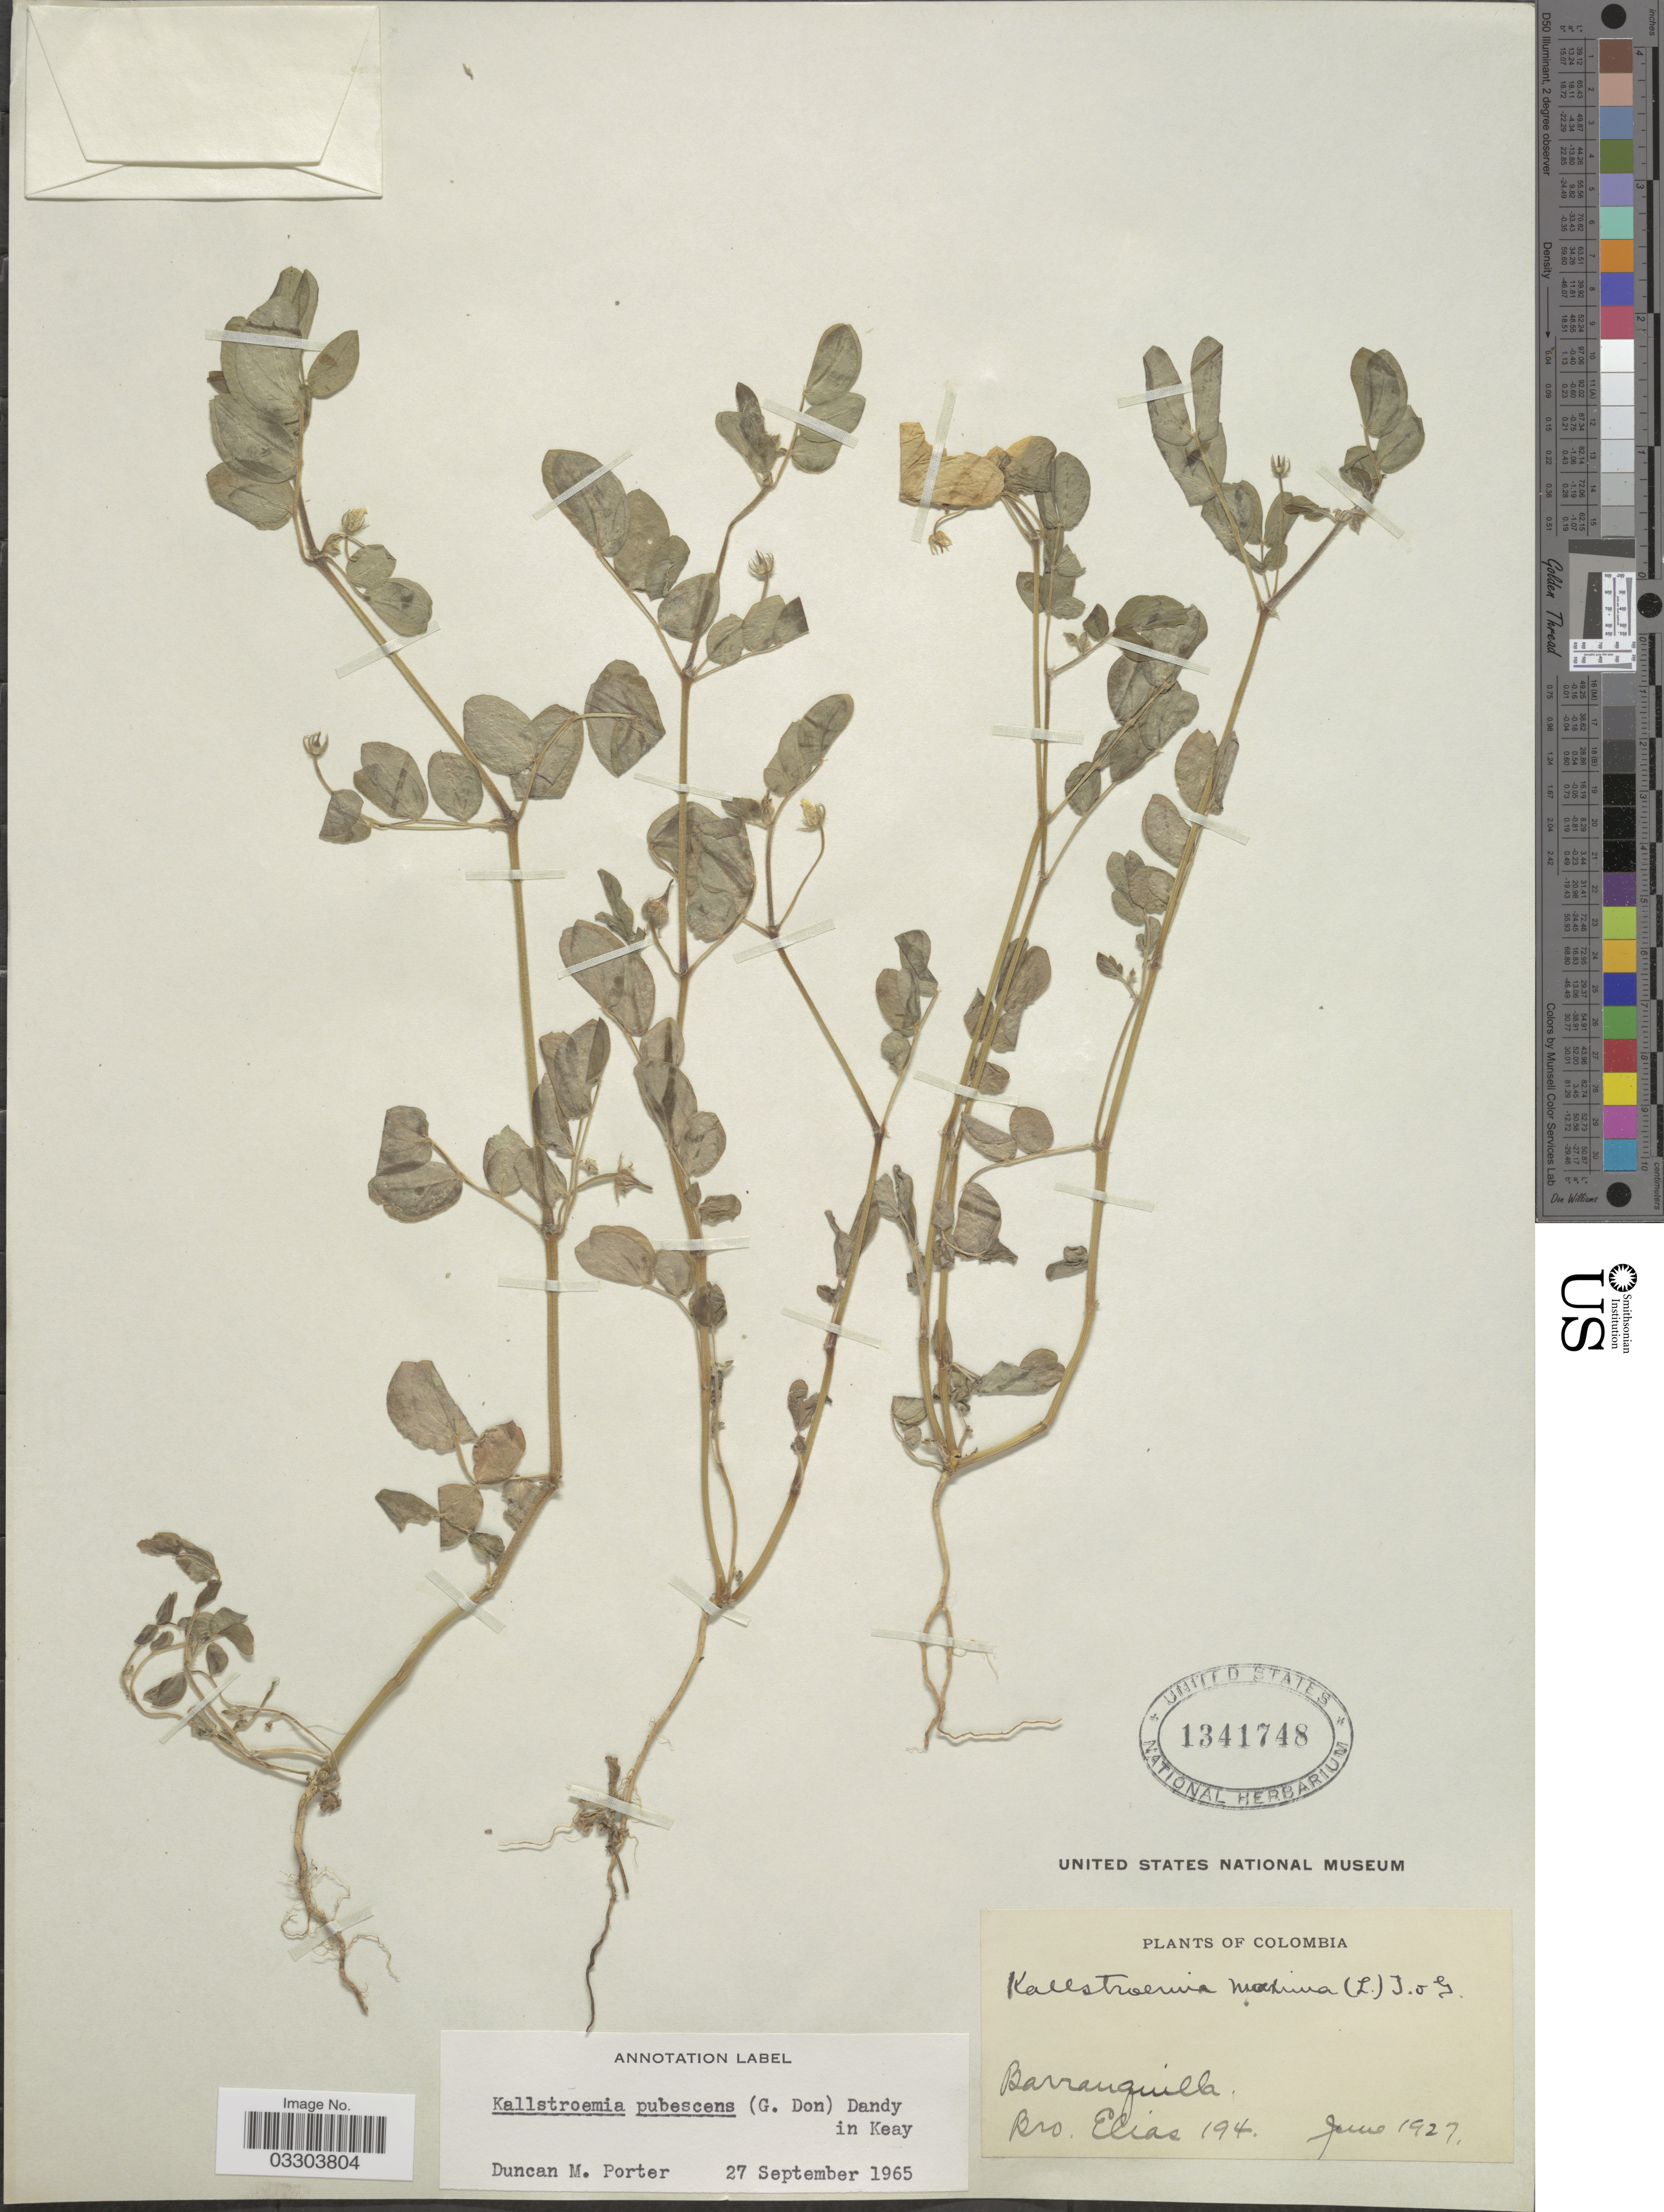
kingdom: Plantae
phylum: Tracheophyta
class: Magnoliopsida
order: Zygophyllales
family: Zygophyllaceae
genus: Kallstroemia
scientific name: Kallstroemia pubescens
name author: (G. Don) Dandy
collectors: Bro. Elias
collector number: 194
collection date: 1927-06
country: Colombia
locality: Barranquilla.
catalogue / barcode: US 1341748